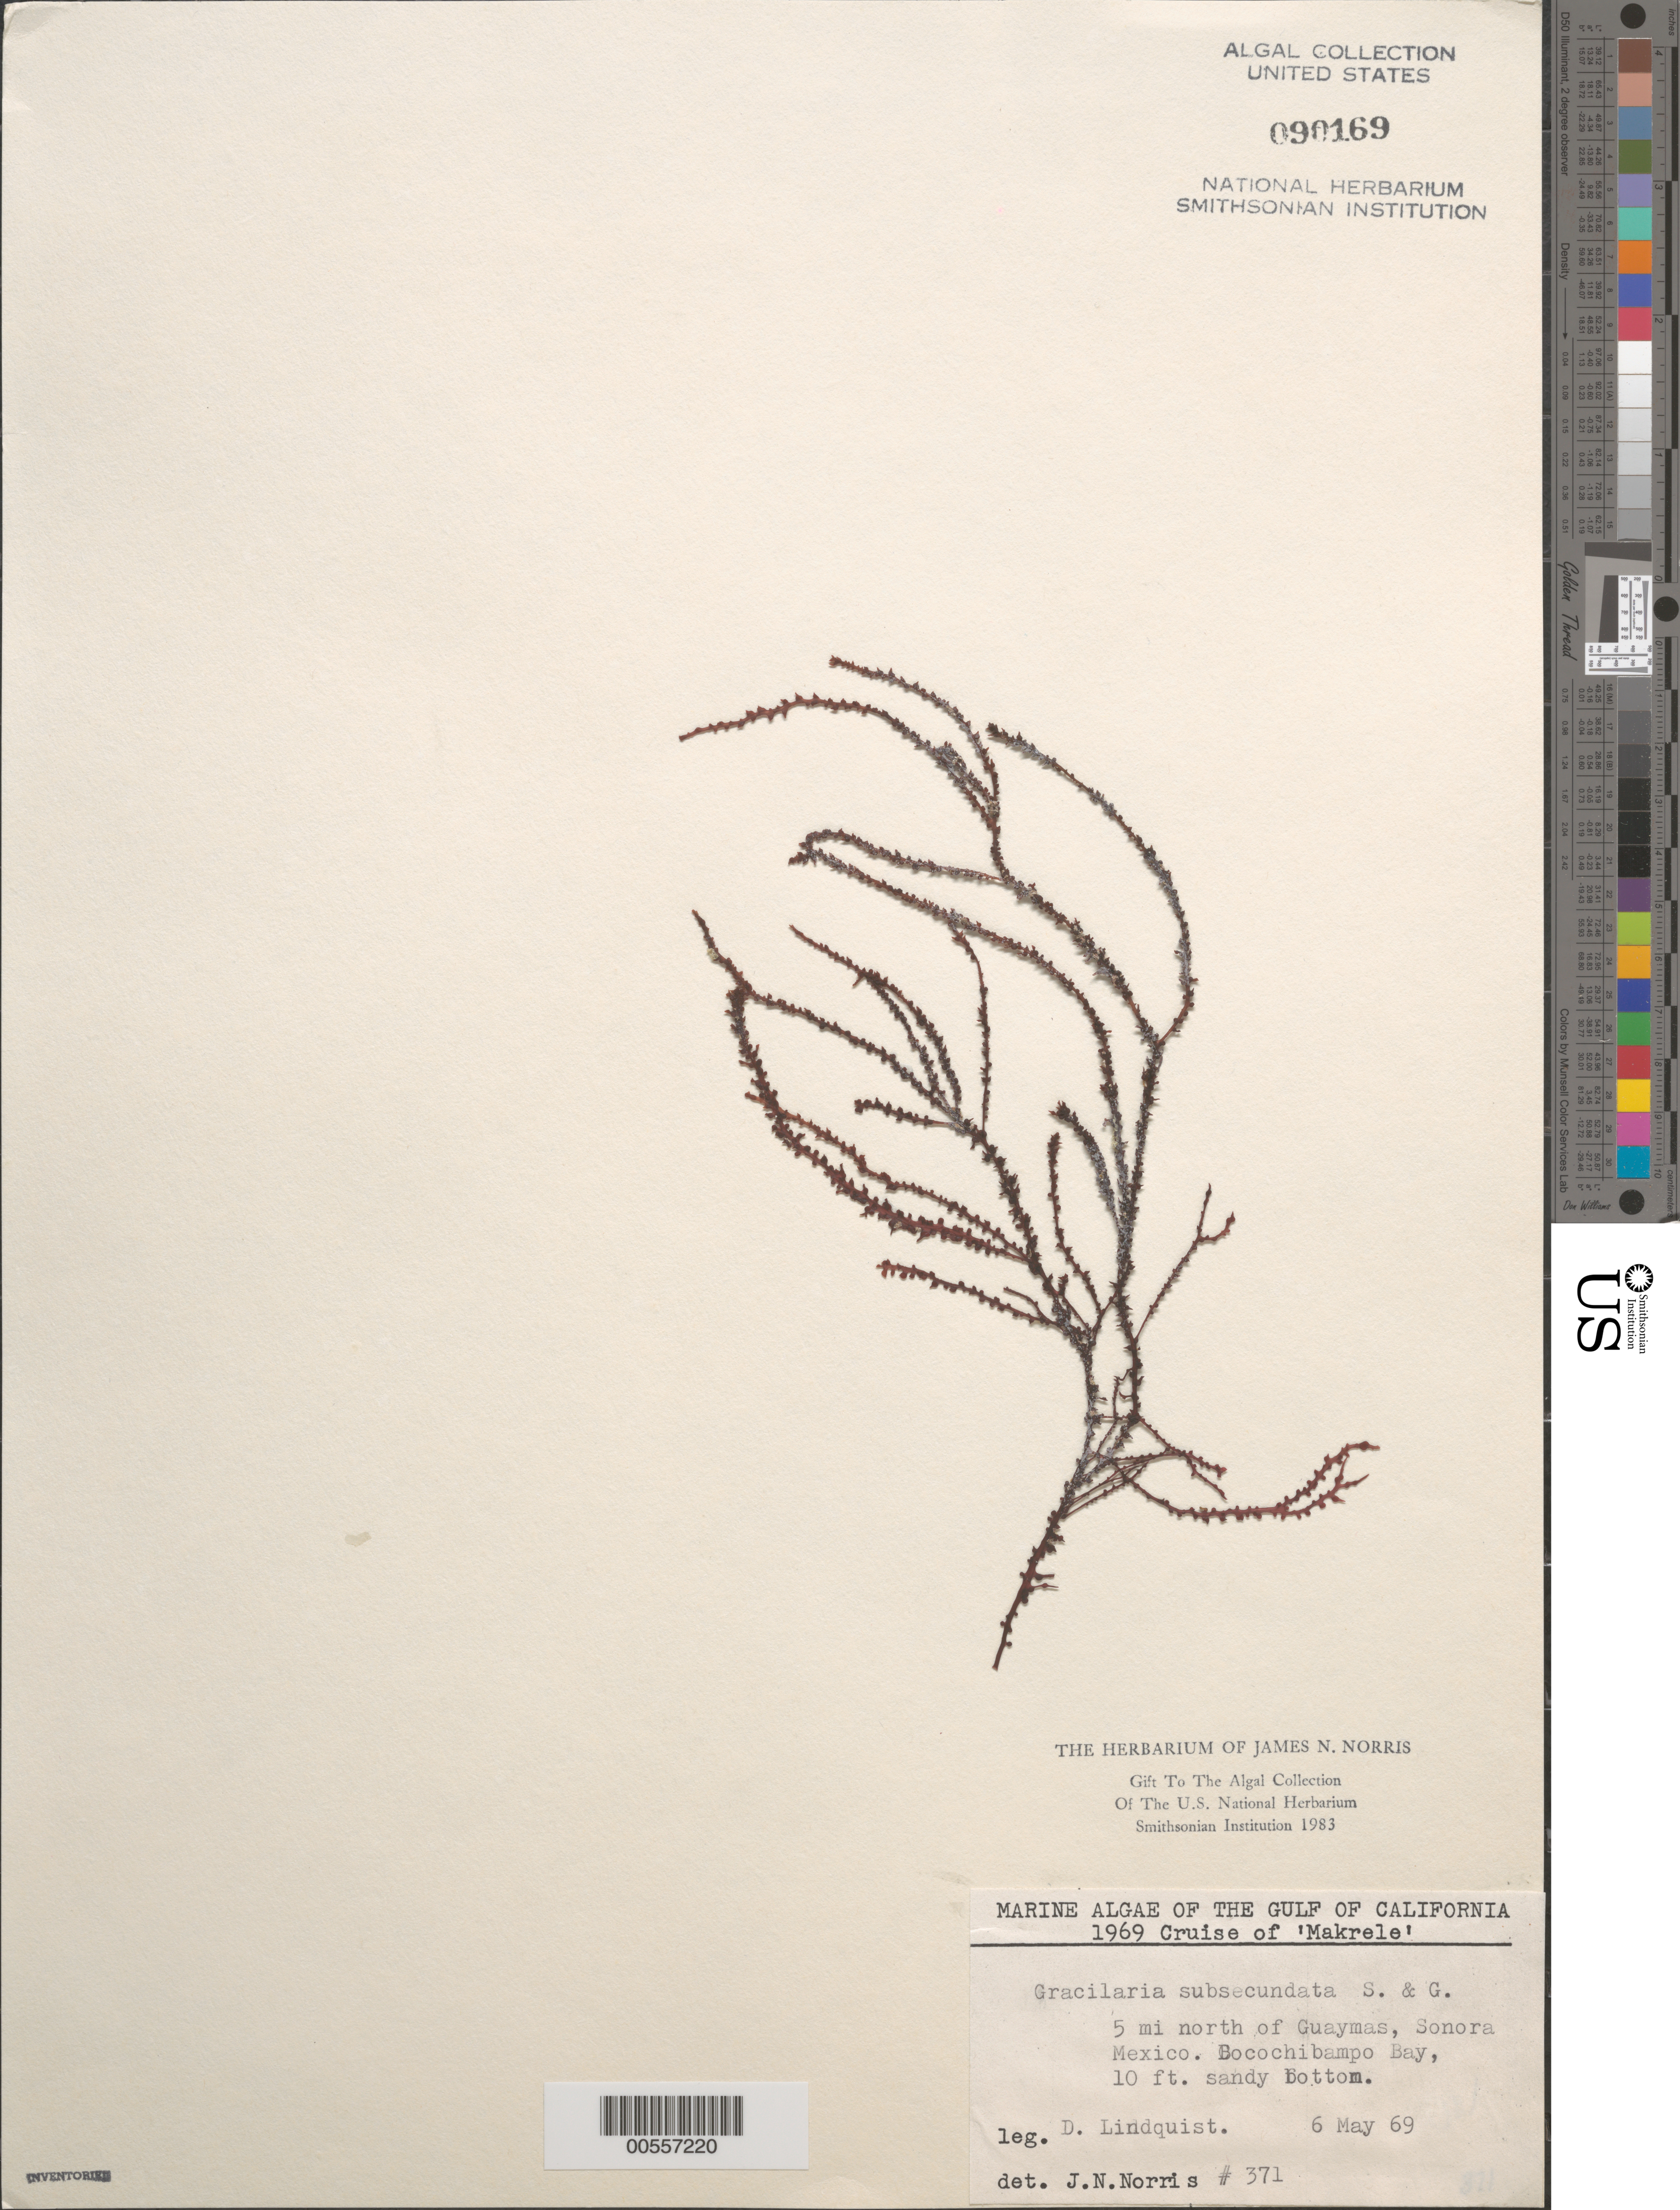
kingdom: Plantae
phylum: Rhodophyta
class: Florideophyceae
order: Gracilariales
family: Gracilariaceae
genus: Gracilaria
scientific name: Gracilaria subsecundata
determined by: Norris, James N.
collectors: D. Lindquist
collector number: Jn-371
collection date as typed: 06 May 1969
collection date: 1969-05-06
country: Mexico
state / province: Sonora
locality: Bahia Bocochibampo, 5 miles north of Guaymas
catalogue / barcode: US 90169